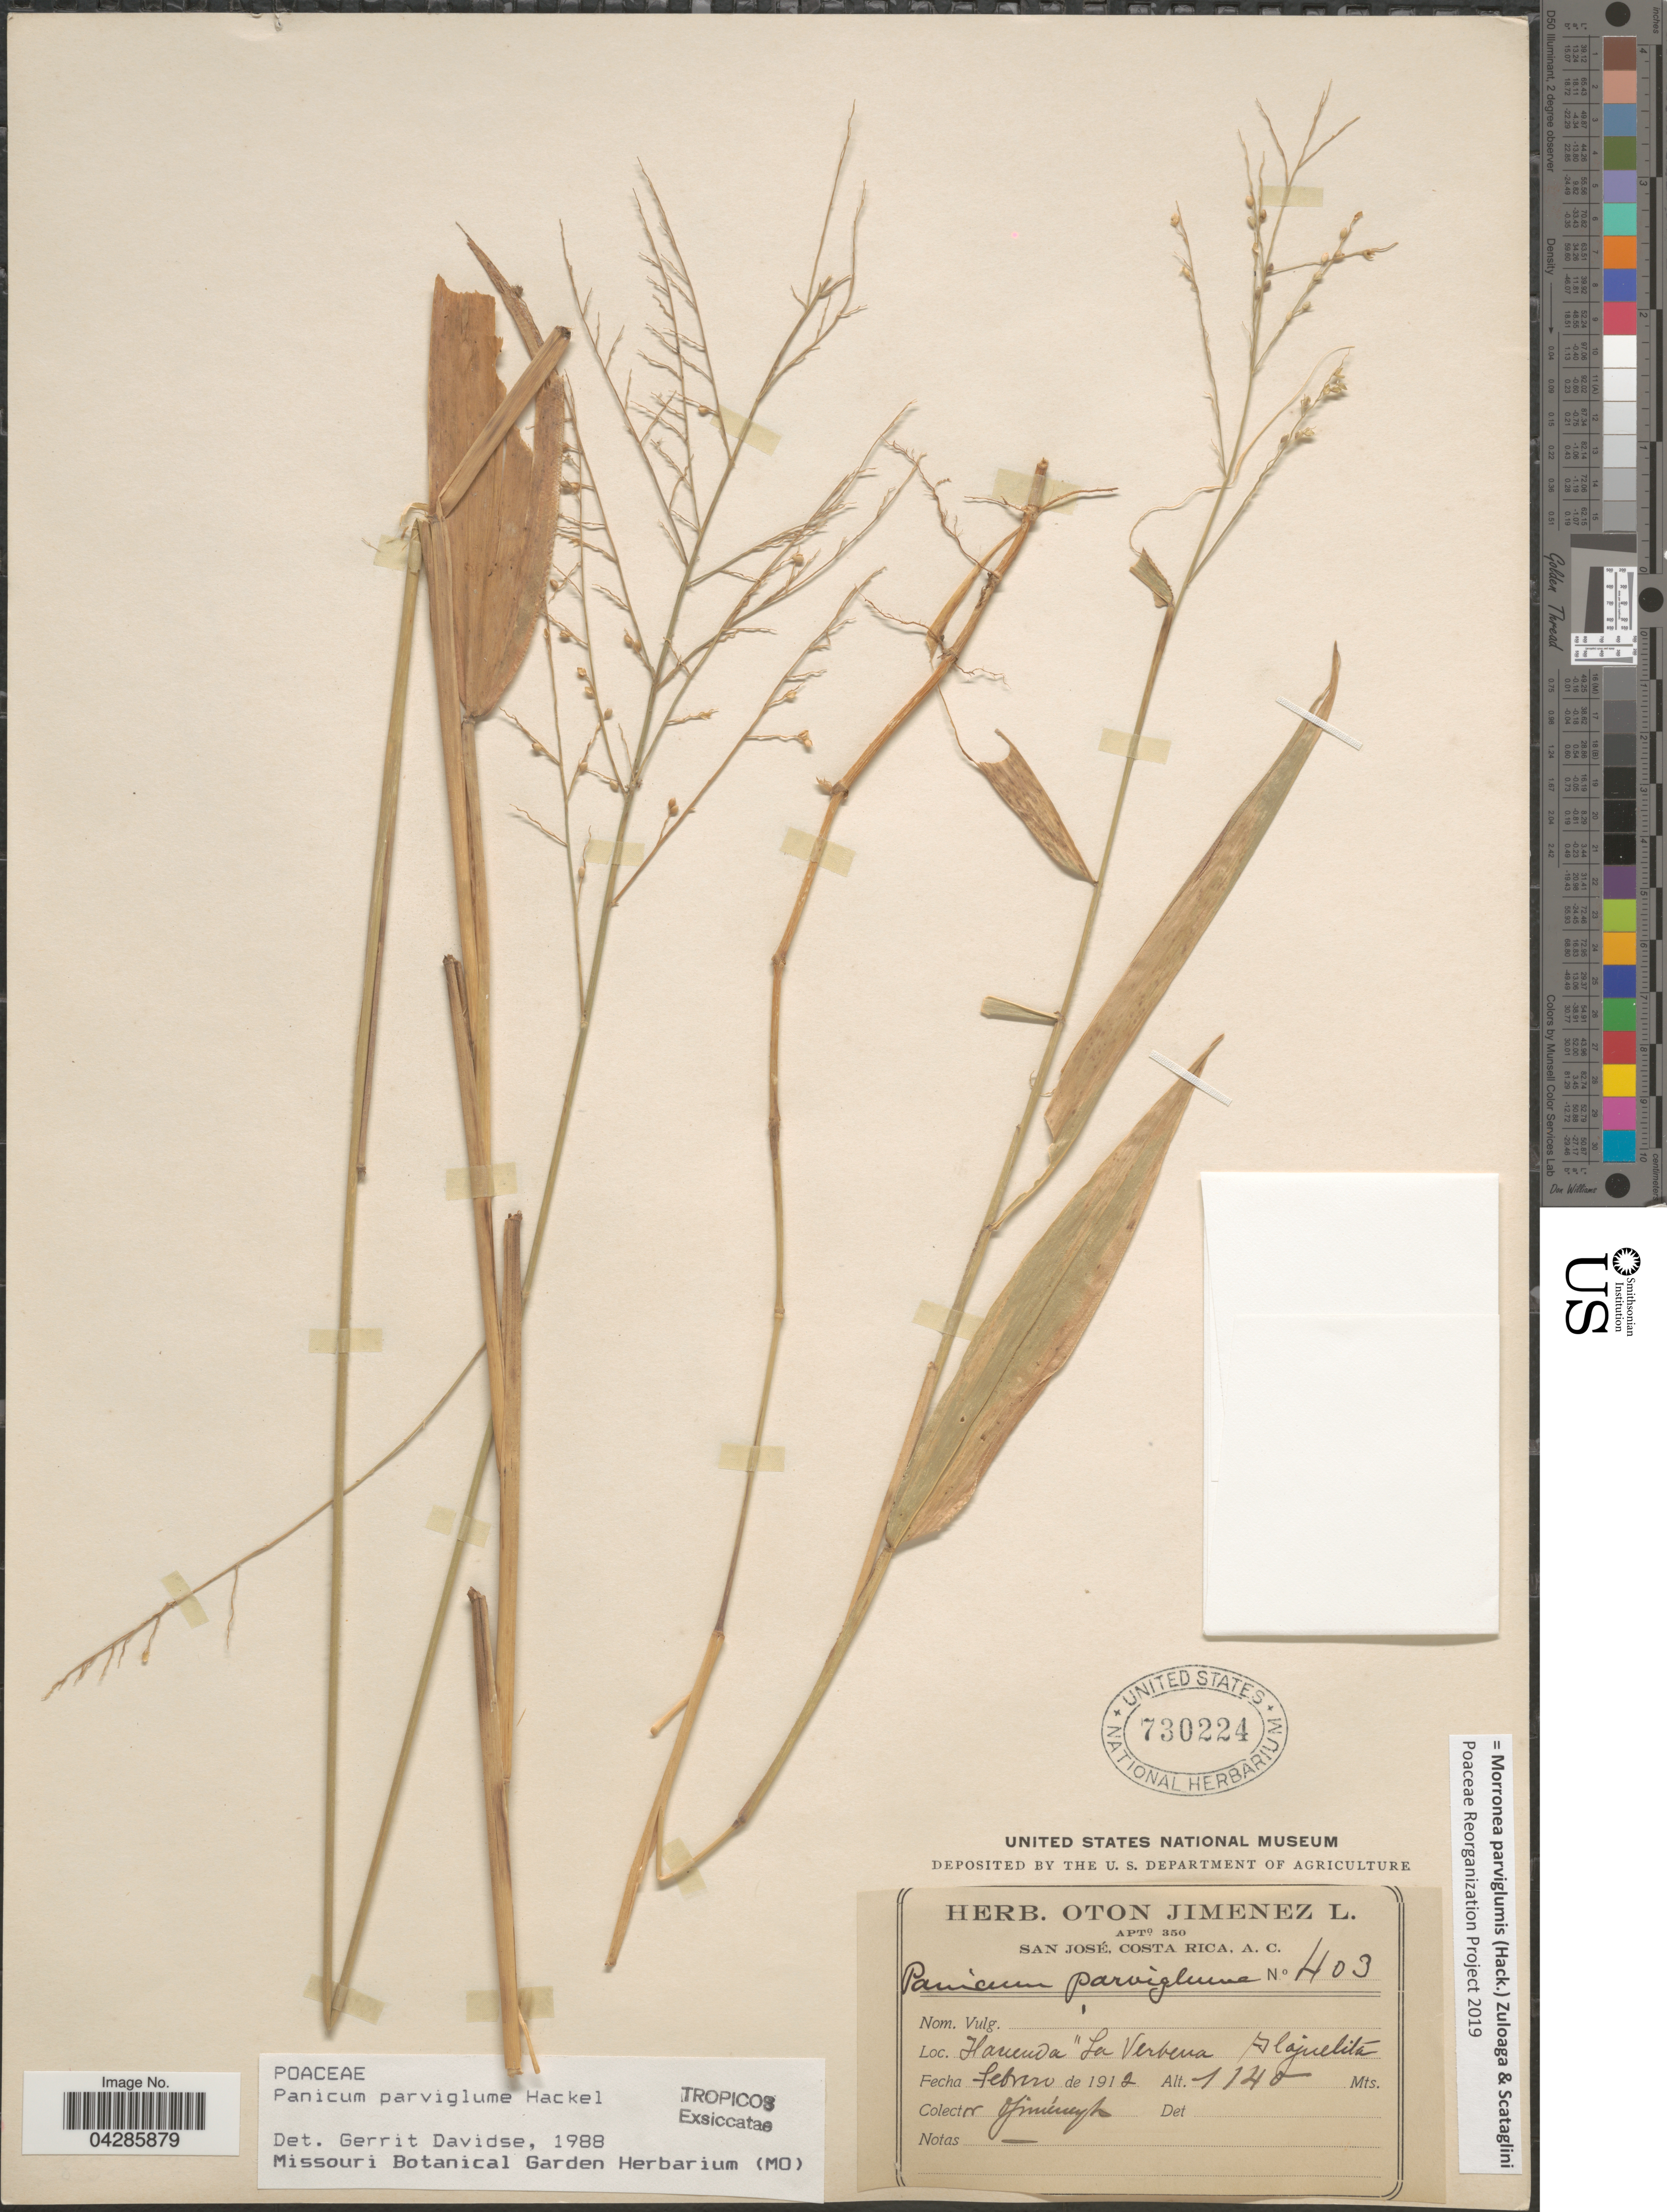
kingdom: Plantae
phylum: Tracheophyta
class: Liliopsida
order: Poales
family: Poaceae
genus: Morronea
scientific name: Morronea parviglumis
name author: (Hack.) Zuloaga & Scataglini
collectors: O. Jiménez L.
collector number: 403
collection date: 1912-02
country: Costa Rica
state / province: San José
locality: Hacienda La Verbena. Alajuelita.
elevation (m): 1140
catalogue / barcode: US 730224